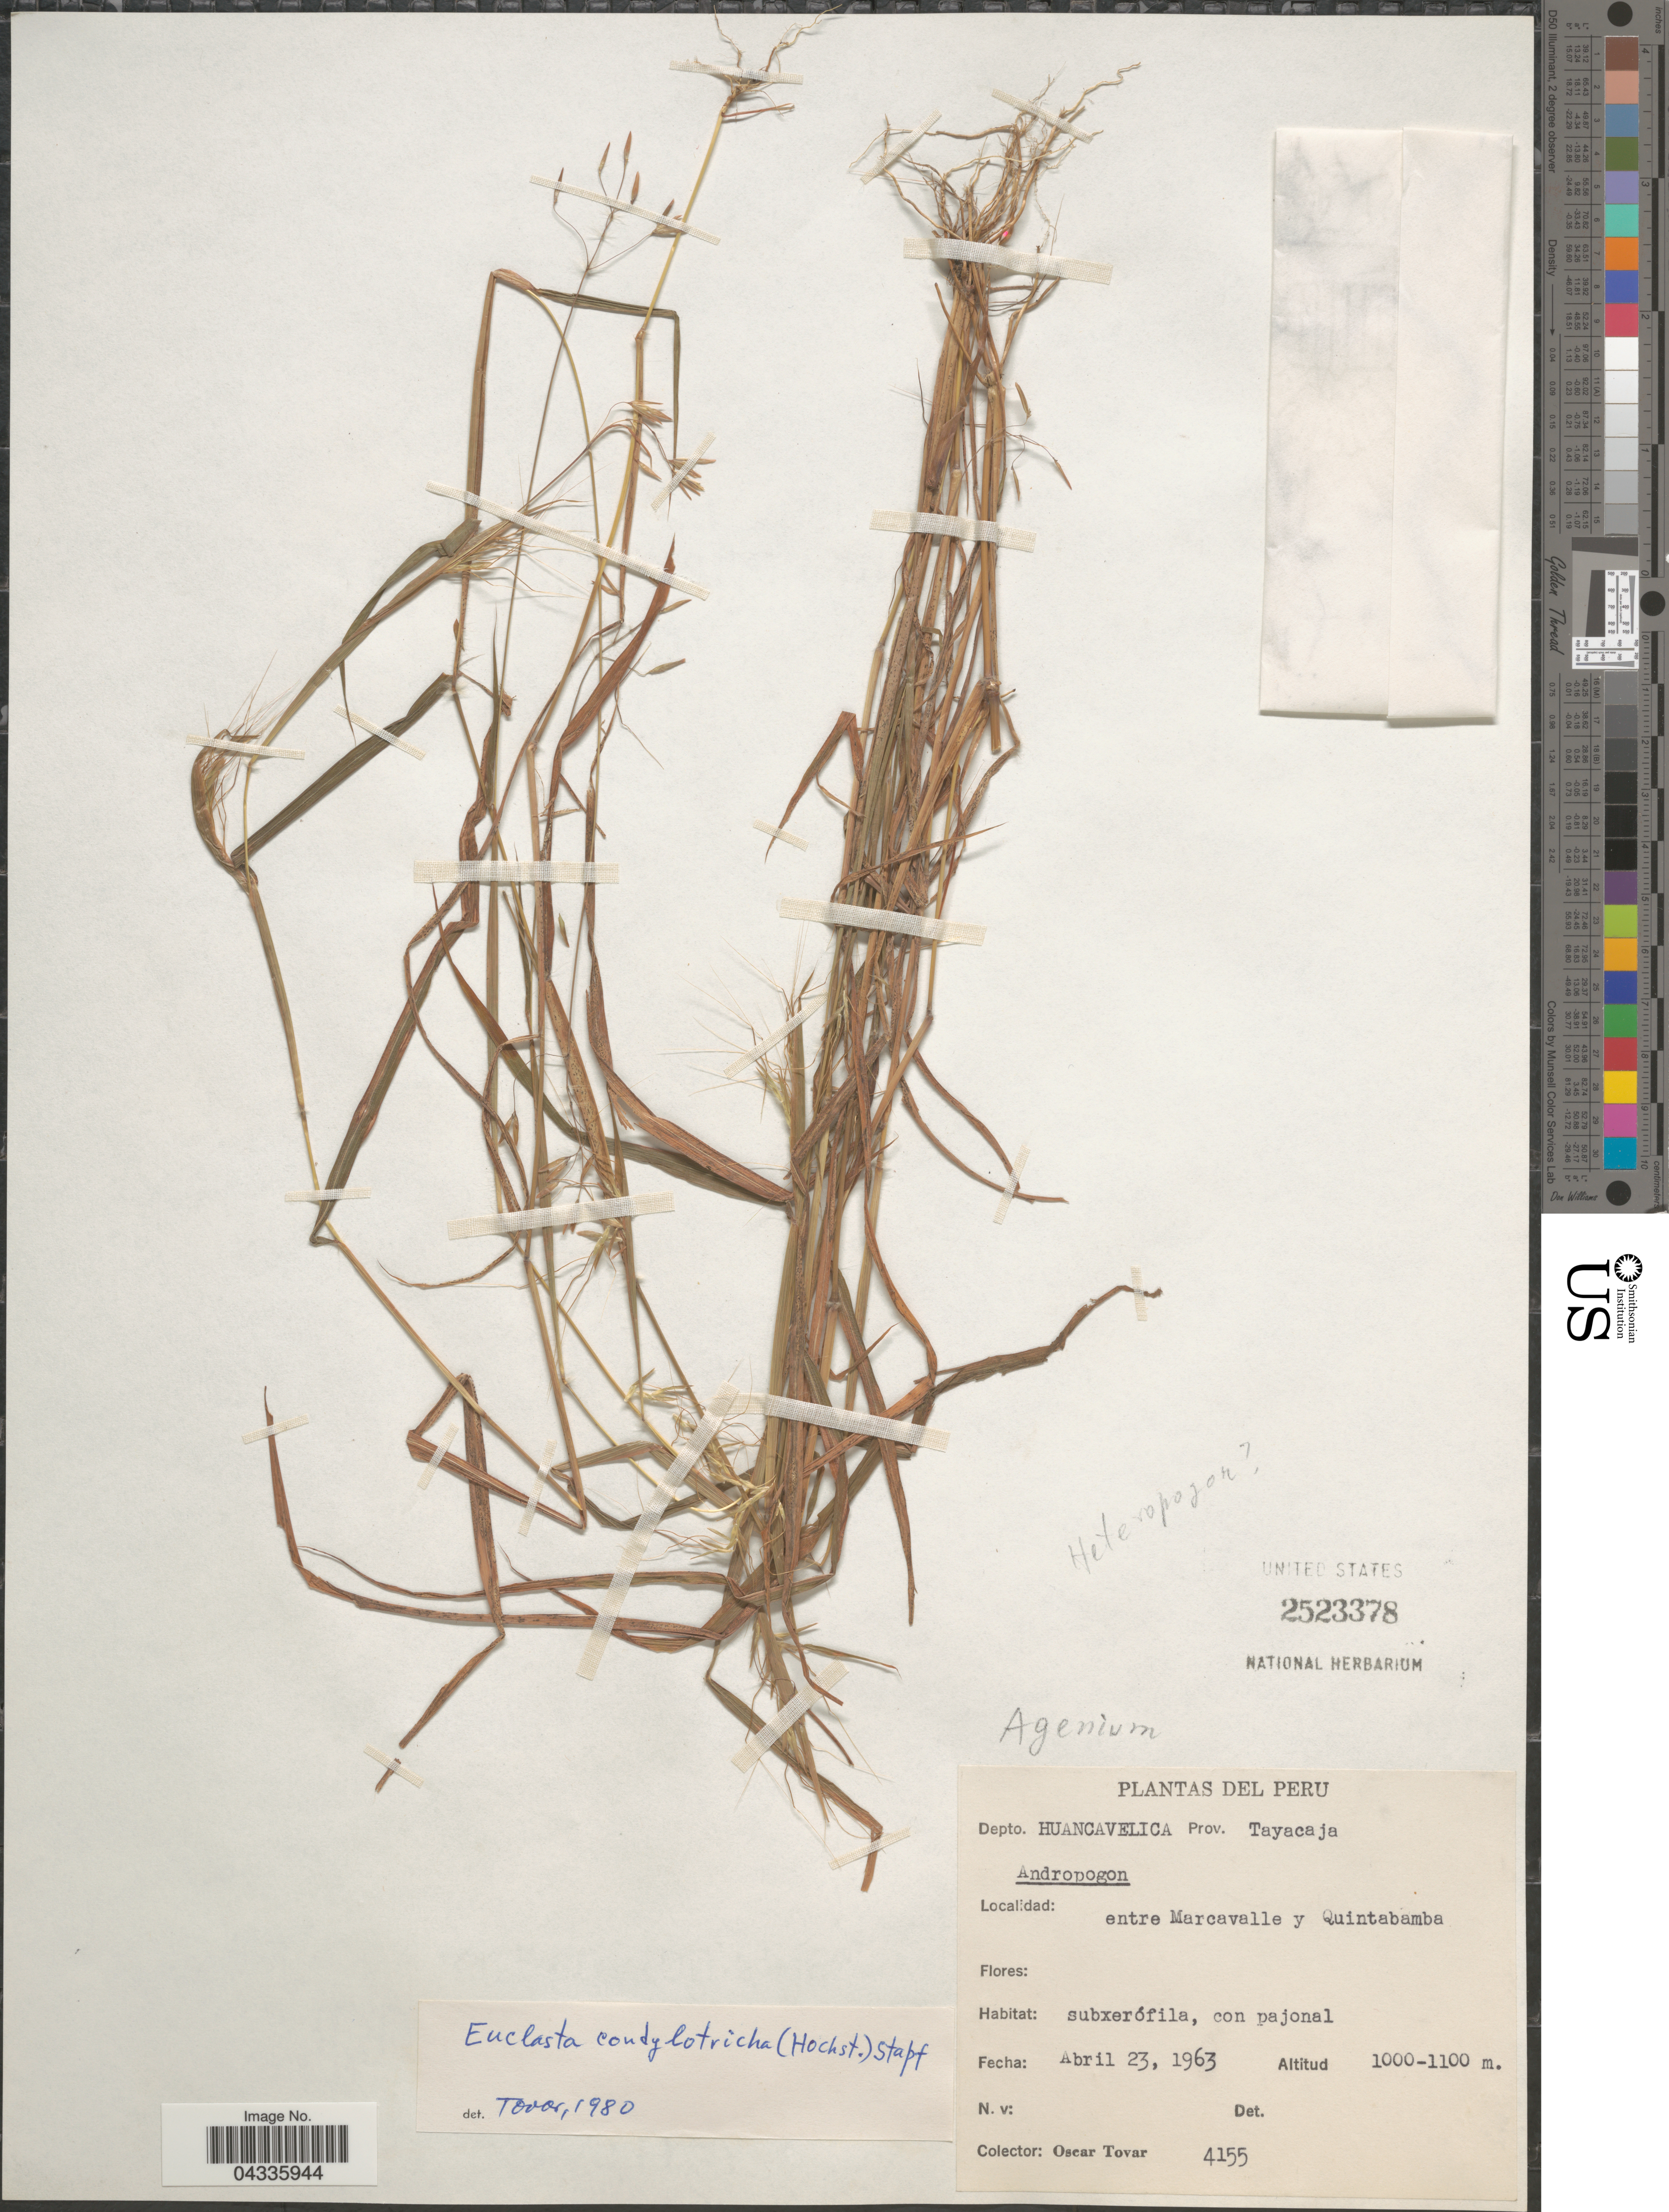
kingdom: Plantae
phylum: Tracheophyta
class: Liliopsida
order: Poales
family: Poaceae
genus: Euclasta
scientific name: Euclasta condylotricha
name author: (Hochst. ex Steud.) Stapf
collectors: Ó. Tovar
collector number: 4155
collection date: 1963-04-23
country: Peru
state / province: Huancavelica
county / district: Tayacaja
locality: Depto. Huancavelica. Prov. Tayacaja. Entre Marcavalle y Quintabamba.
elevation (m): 1000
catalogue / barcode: US 2523378